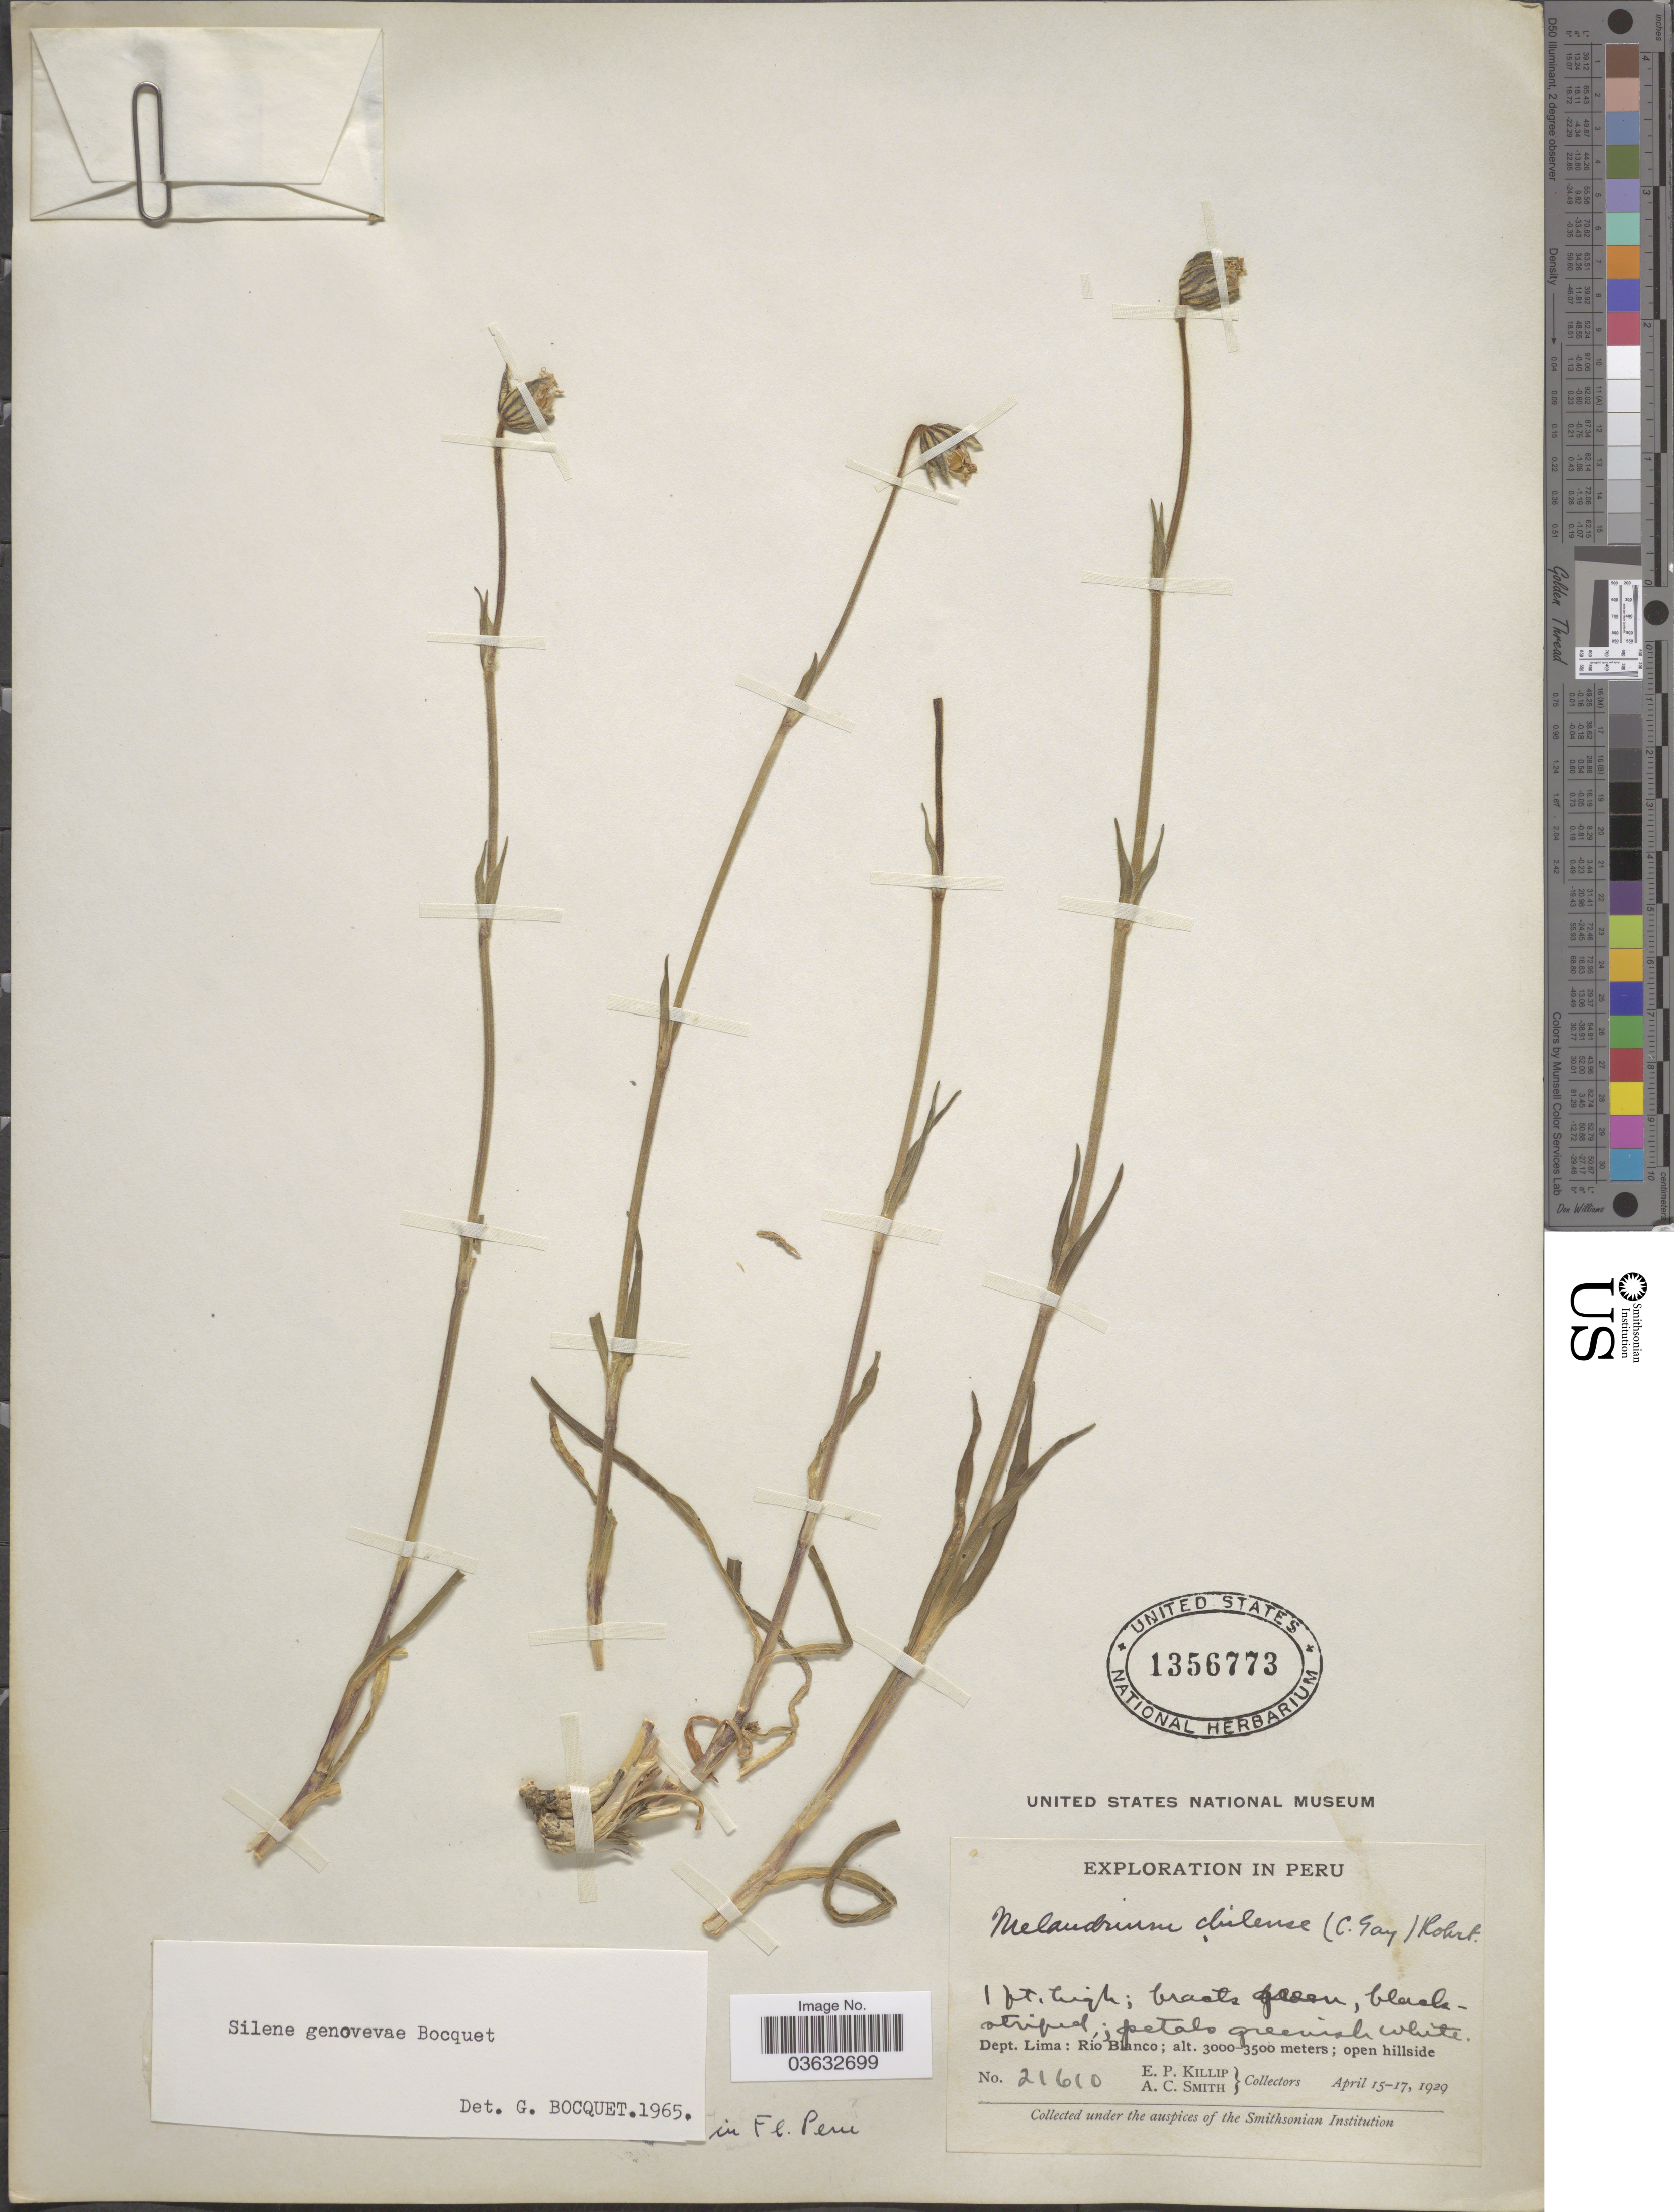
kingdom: Plantae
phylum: Tracheophyta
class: Magnoliopsida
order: Caryophyllales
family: Caryophyllaceae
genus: Silene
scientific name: Silene genovevae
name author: Bocquet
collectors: E. P. Killip & A. C. Smith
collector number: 21610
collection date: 1929-04-15/1929-04-17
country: Peru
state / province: Lima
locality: Dept. Lima: Rio Blanco.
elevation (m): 3000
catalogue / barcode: US 1356773